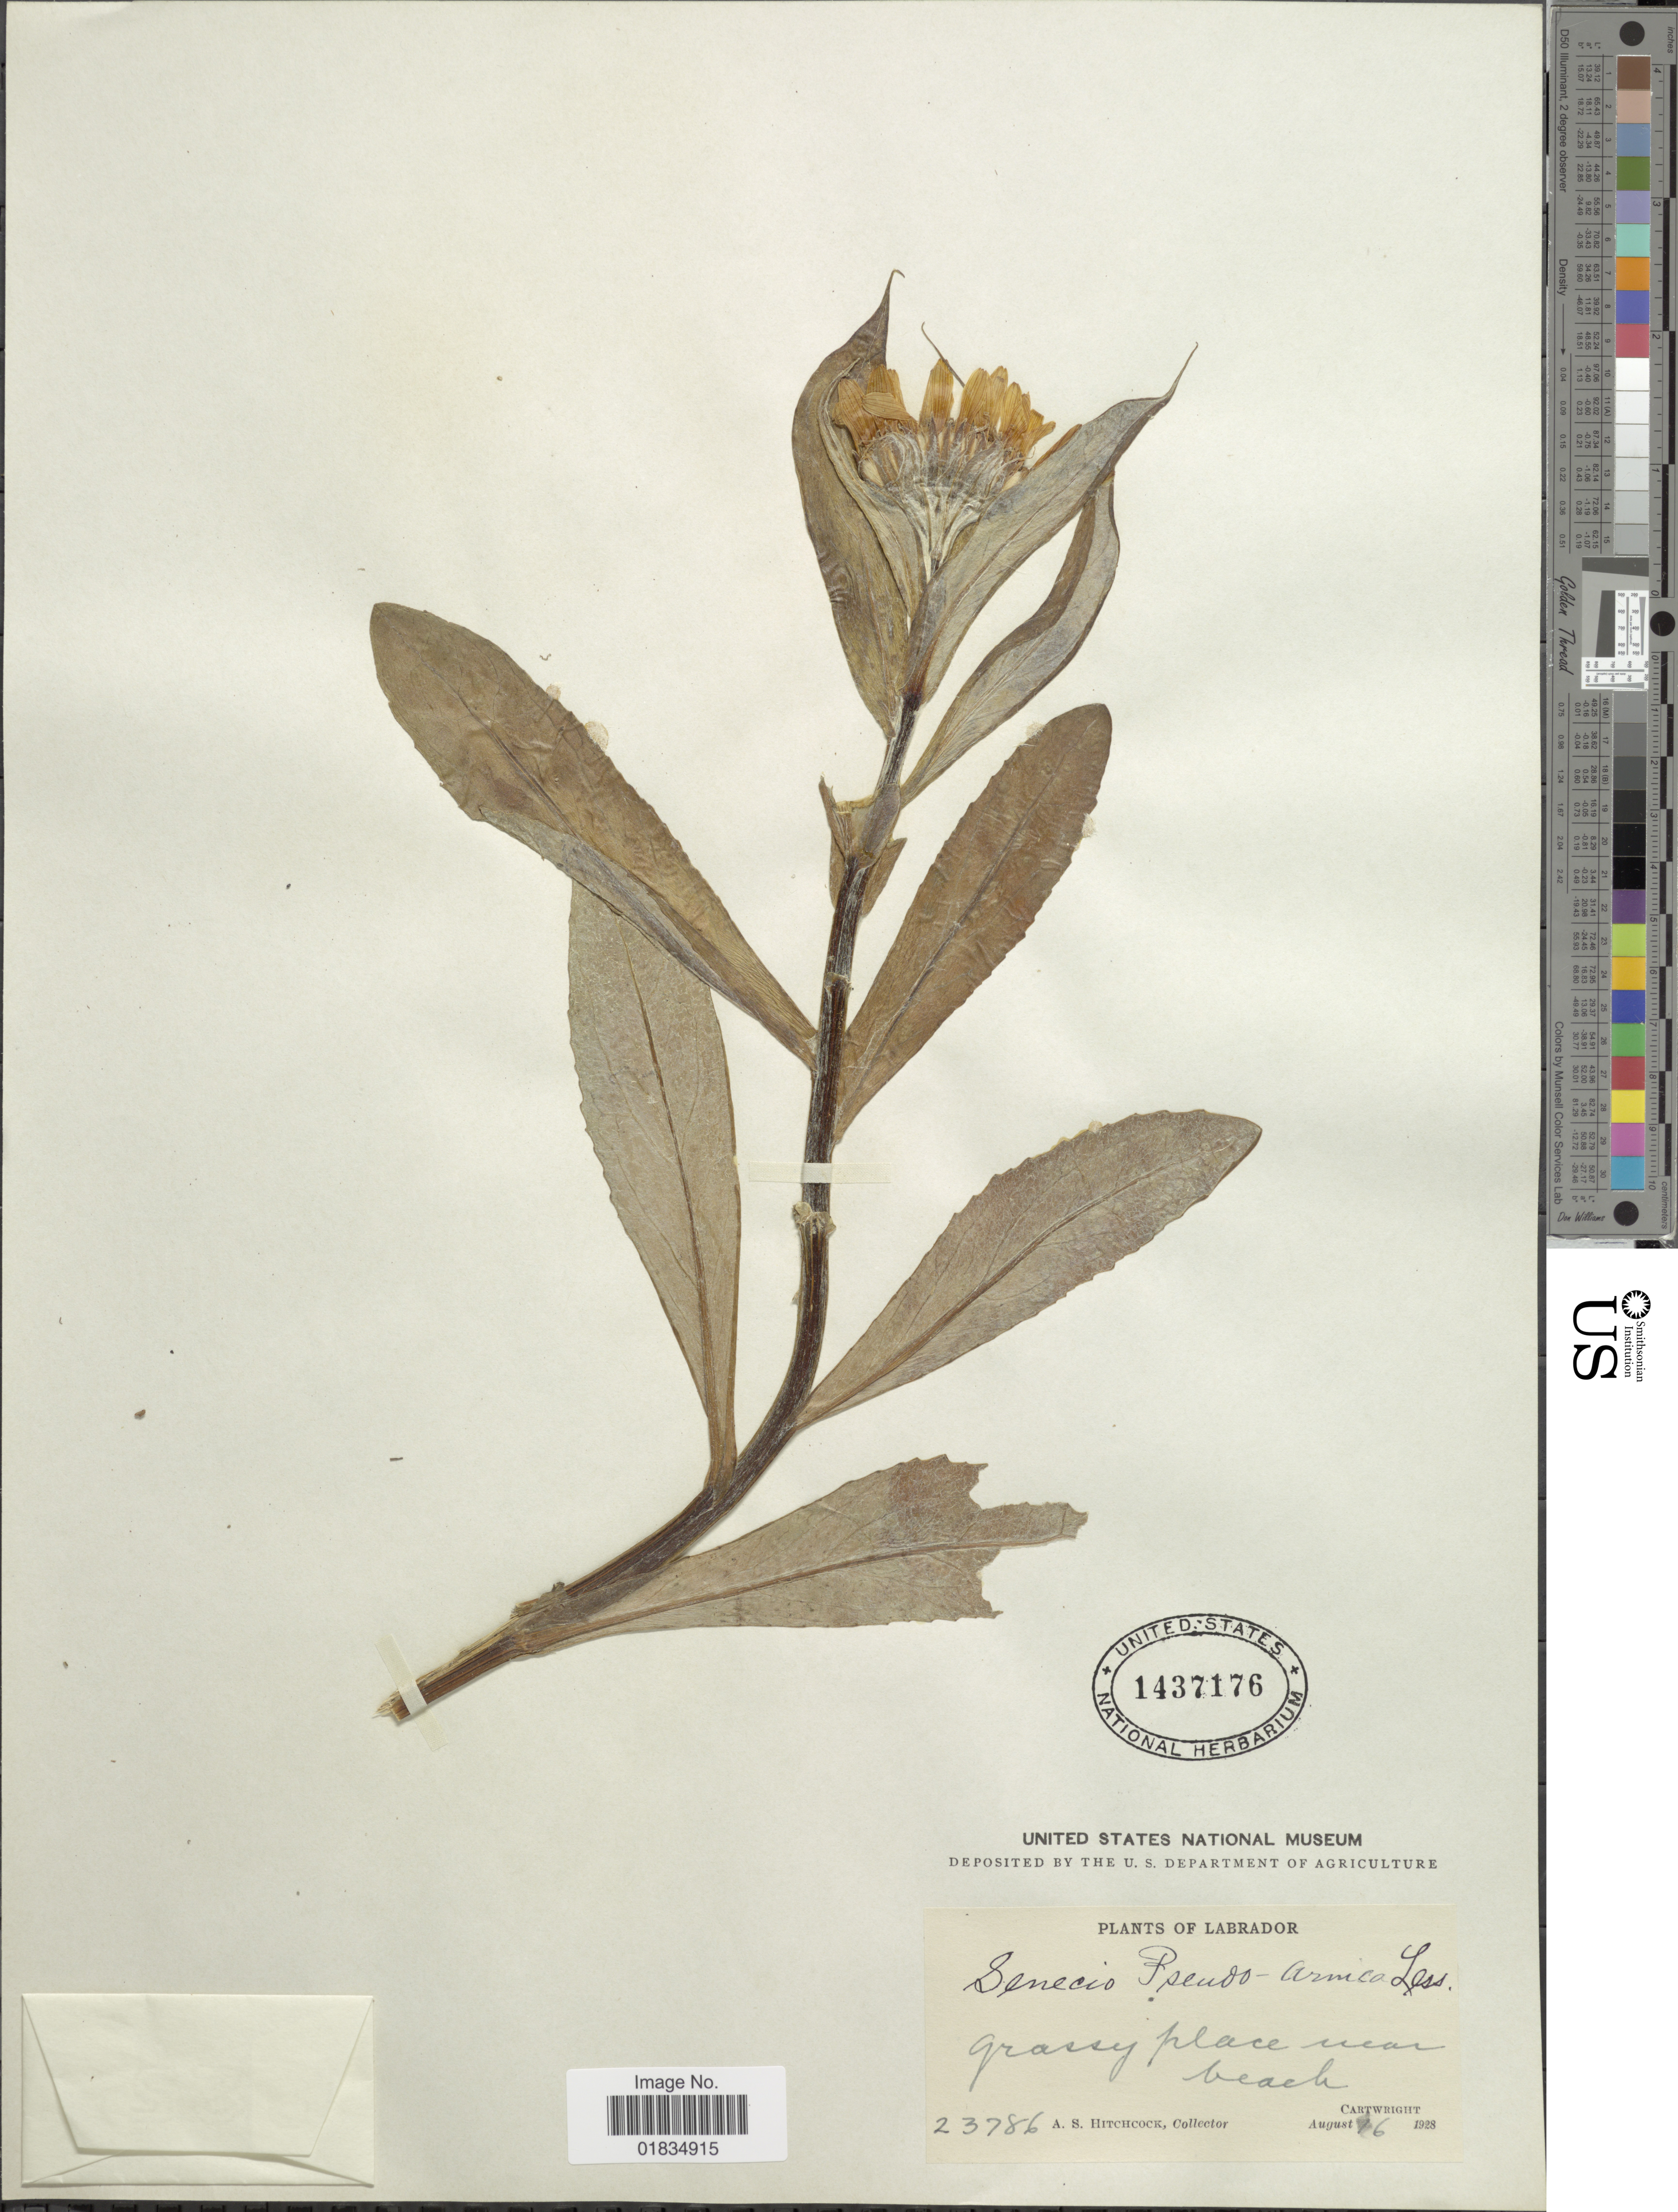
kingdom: Plantae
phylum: Tracheophyta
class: Magnoliopsida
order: Asterales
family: Asteraceae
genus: Senecio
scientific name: Senecio pseudoarnica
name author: Less.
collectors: A. S. Hitchcock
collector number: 23786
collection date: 1928-08-16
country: Canada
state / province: Newfoundland and Labrador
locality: Labrador Cartwright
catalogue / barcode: US 1437176